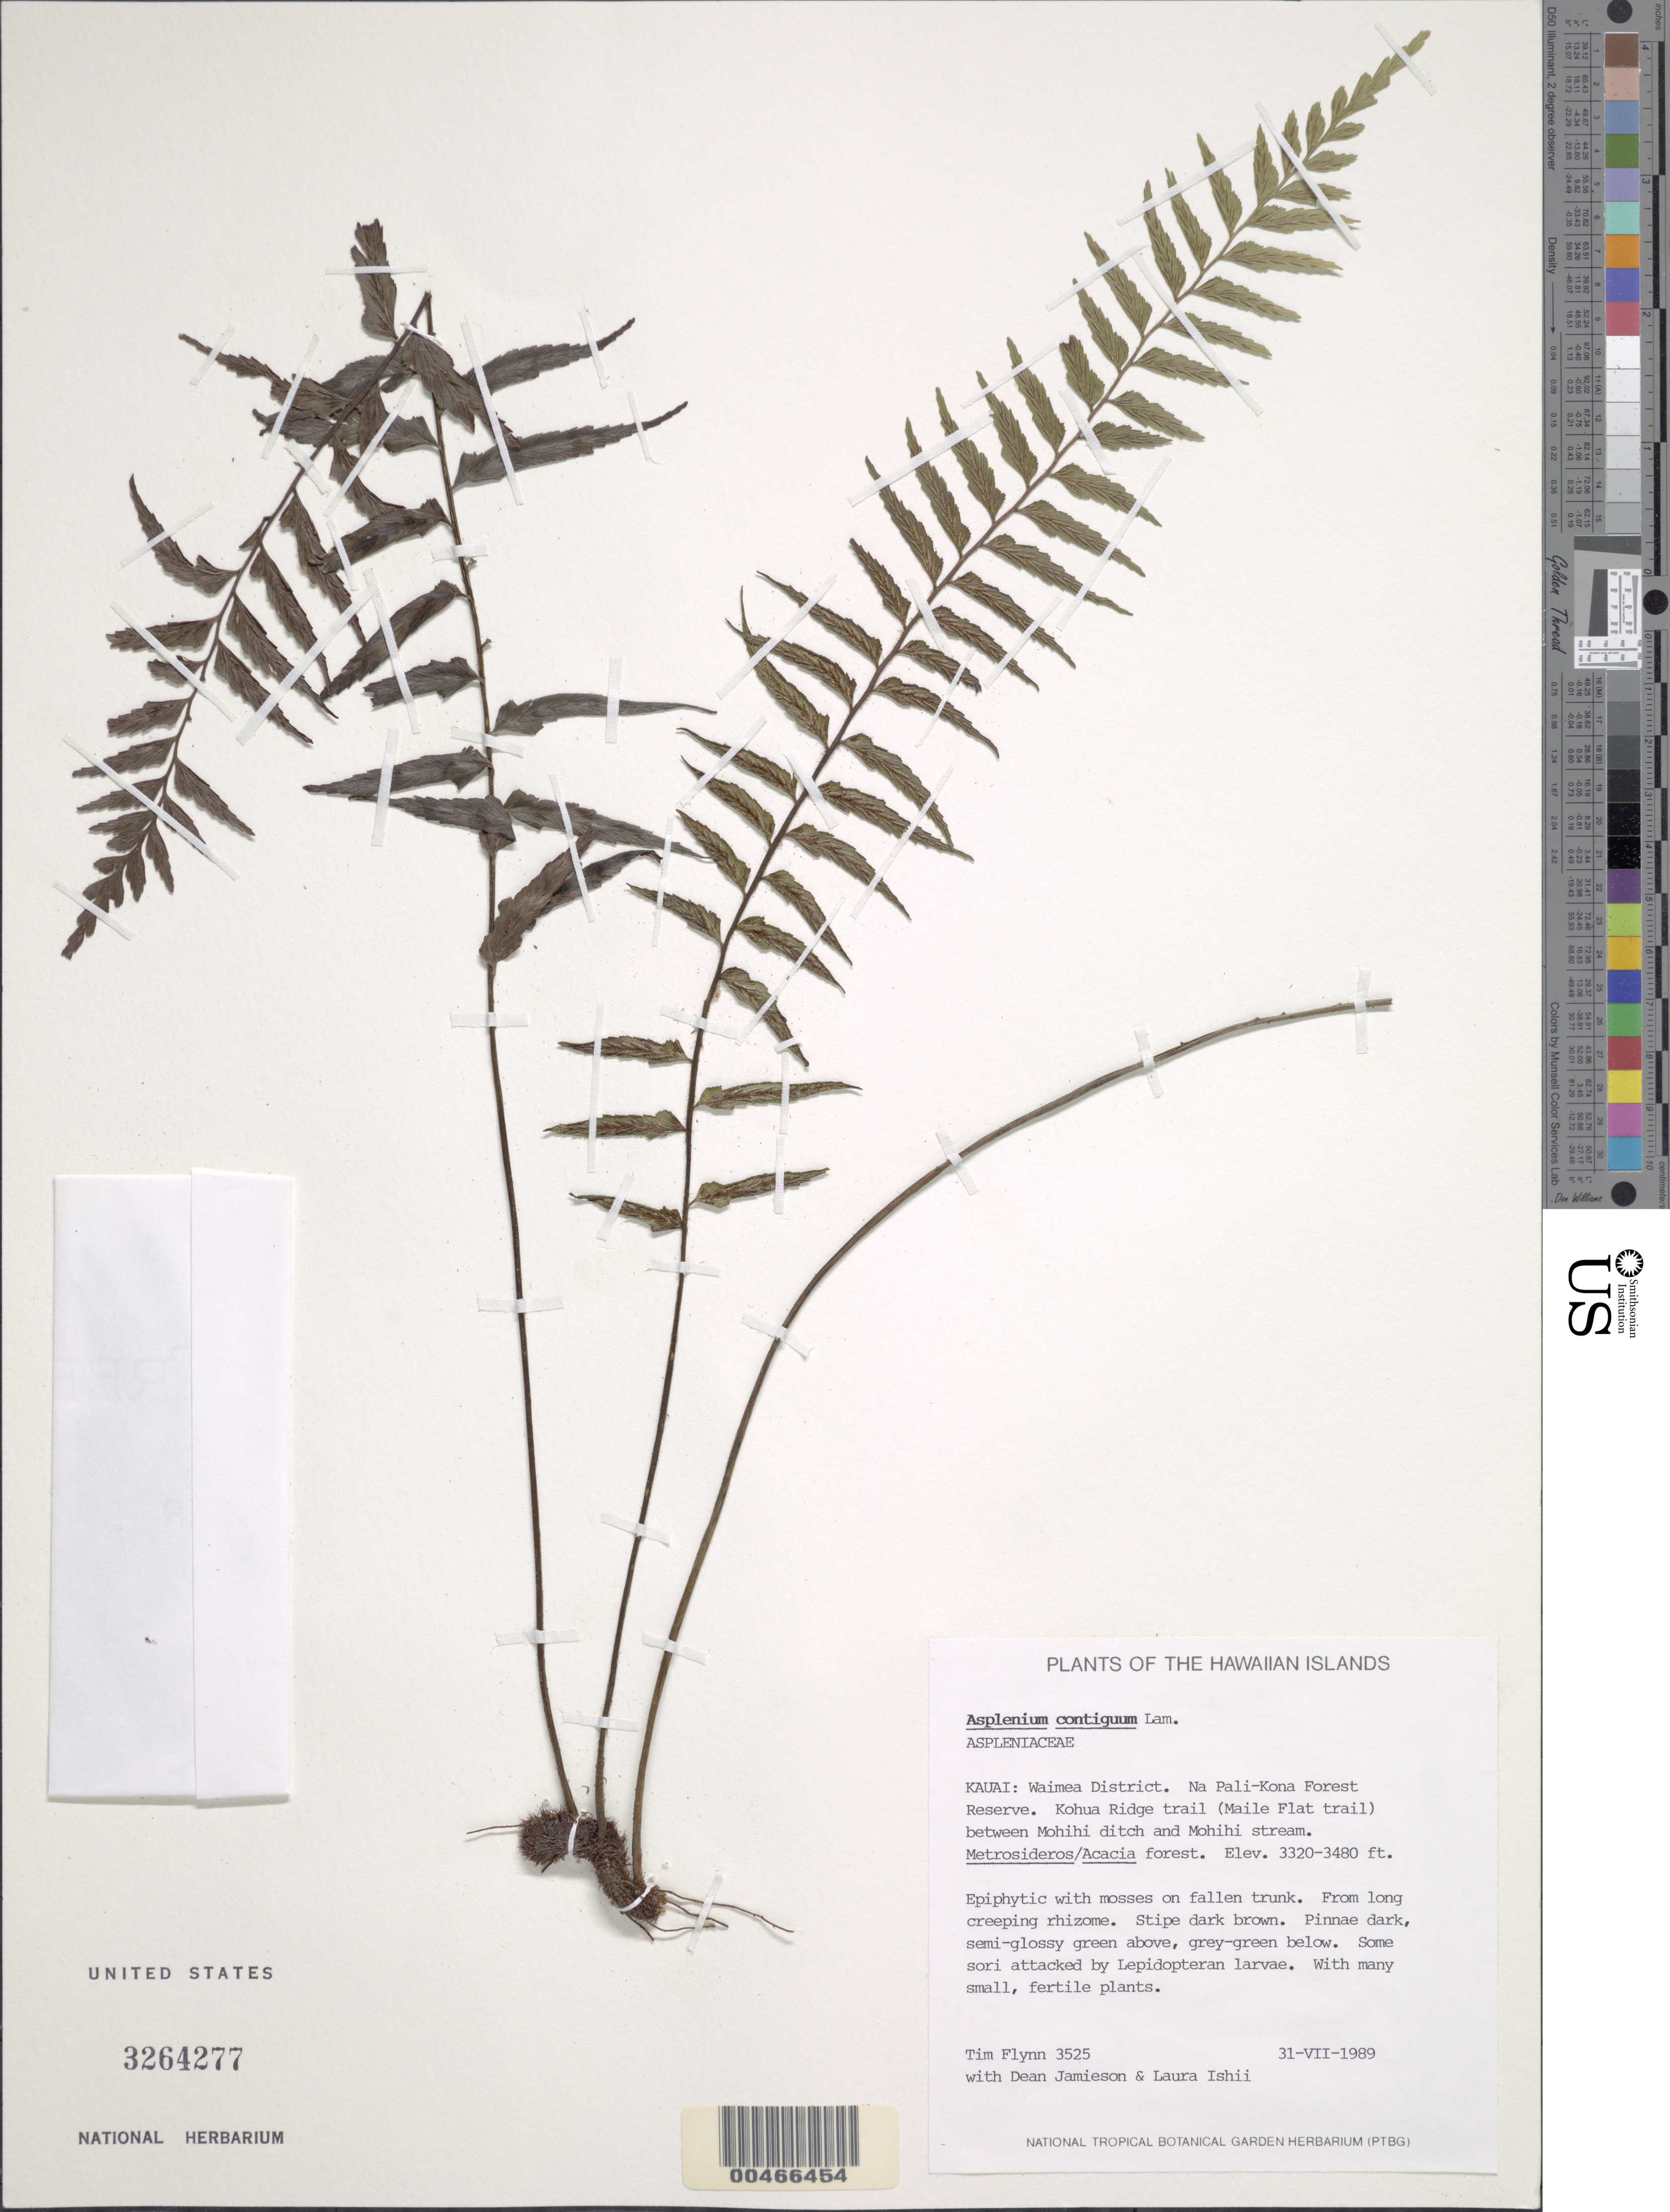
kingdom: Plantae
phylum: Tracheophyta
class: Polypodiopsida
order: Polypodiales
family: Aspleniaceae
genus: Asplenium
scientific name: Asplenium contiguum var. hirtulum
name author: C. Chr.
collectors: T. W. Flynn, D. Jamieson & L. Ishii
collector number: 3525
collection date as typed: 31 Jul 1989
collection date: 1989-07-31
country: United States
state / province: Hawaii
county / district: Kauai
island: Kaua'i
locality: Waimea District. Na Pali-Kona Forest Reserve. Kohua Ridge trail (Maile Flat trail) between Mohihi ditch and Mohihi stream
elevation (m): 1012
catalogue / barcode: US 3264277